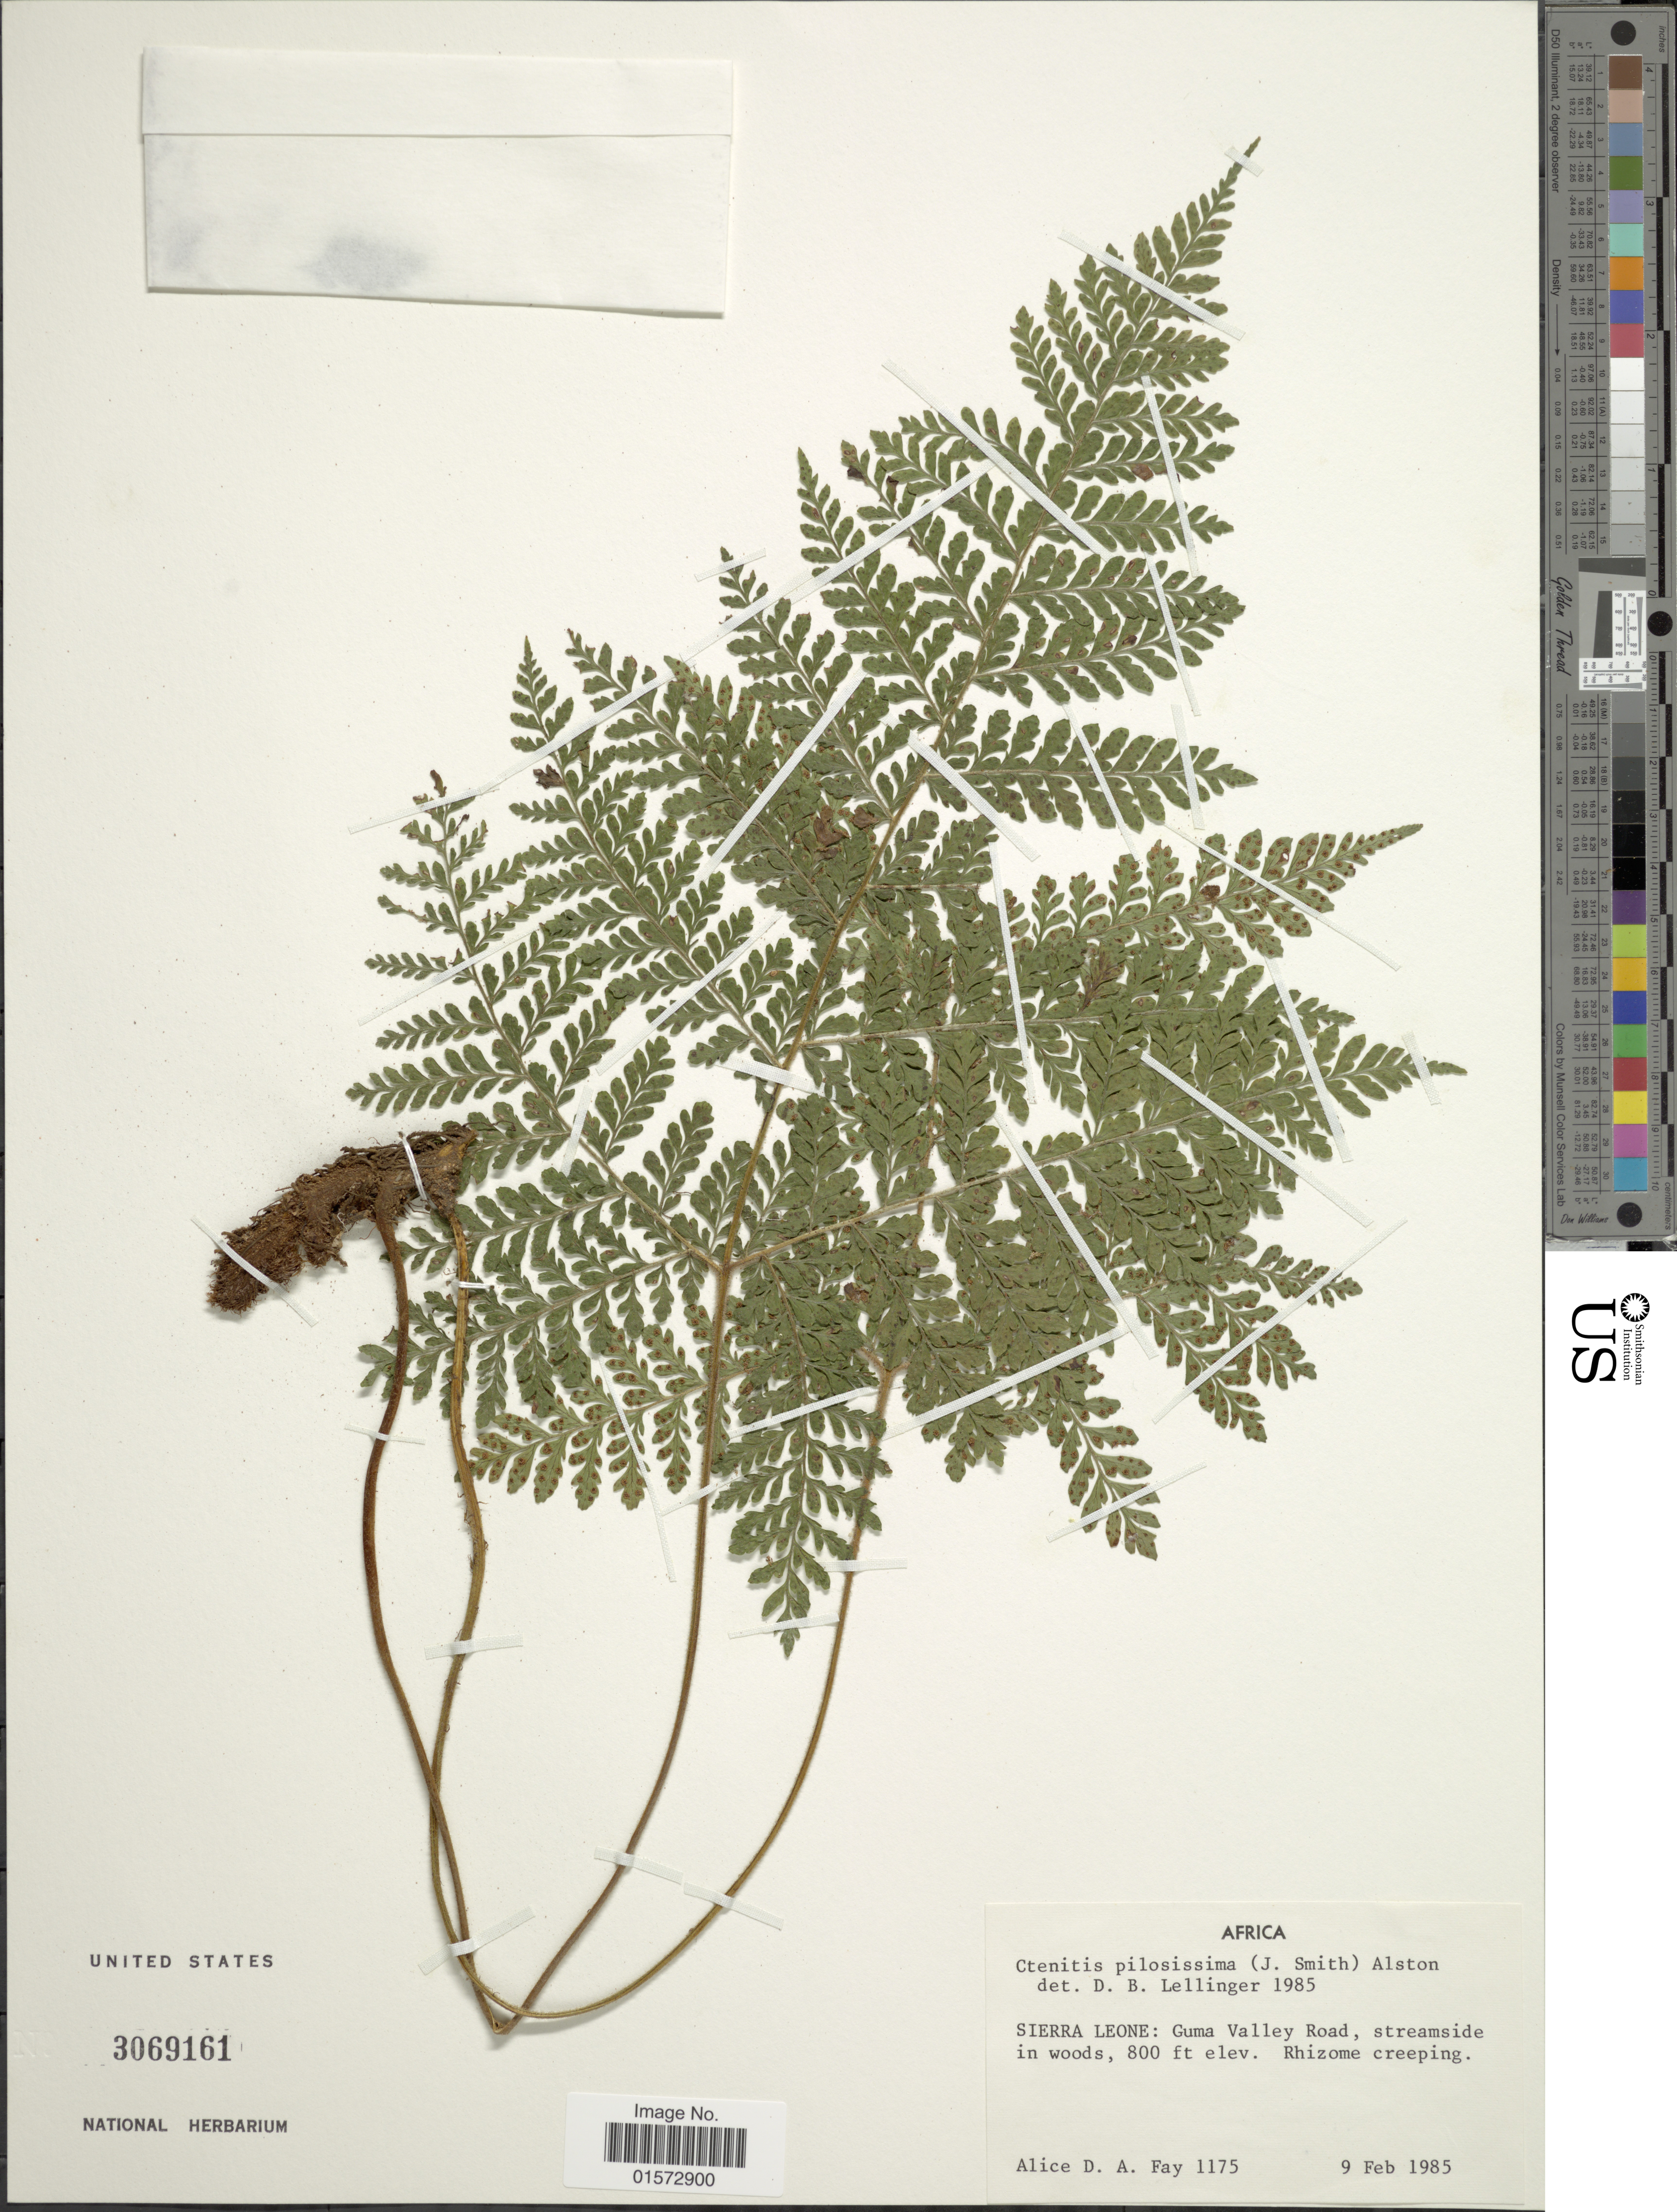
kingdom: Plantae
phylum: Tracheophyta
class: Polypodiopsida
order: Polypodiales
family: Tectariaceae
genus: Triplophyllum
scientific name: Triplophyllum pilosissimum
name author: (J. Sm. ex T. Moore)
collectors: A. Fay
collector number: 1175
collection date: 1985-02-09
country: Sierra Leone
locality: Africa, Guma Valley Road, streamside in woods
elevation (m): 244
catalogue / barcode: US 3069161